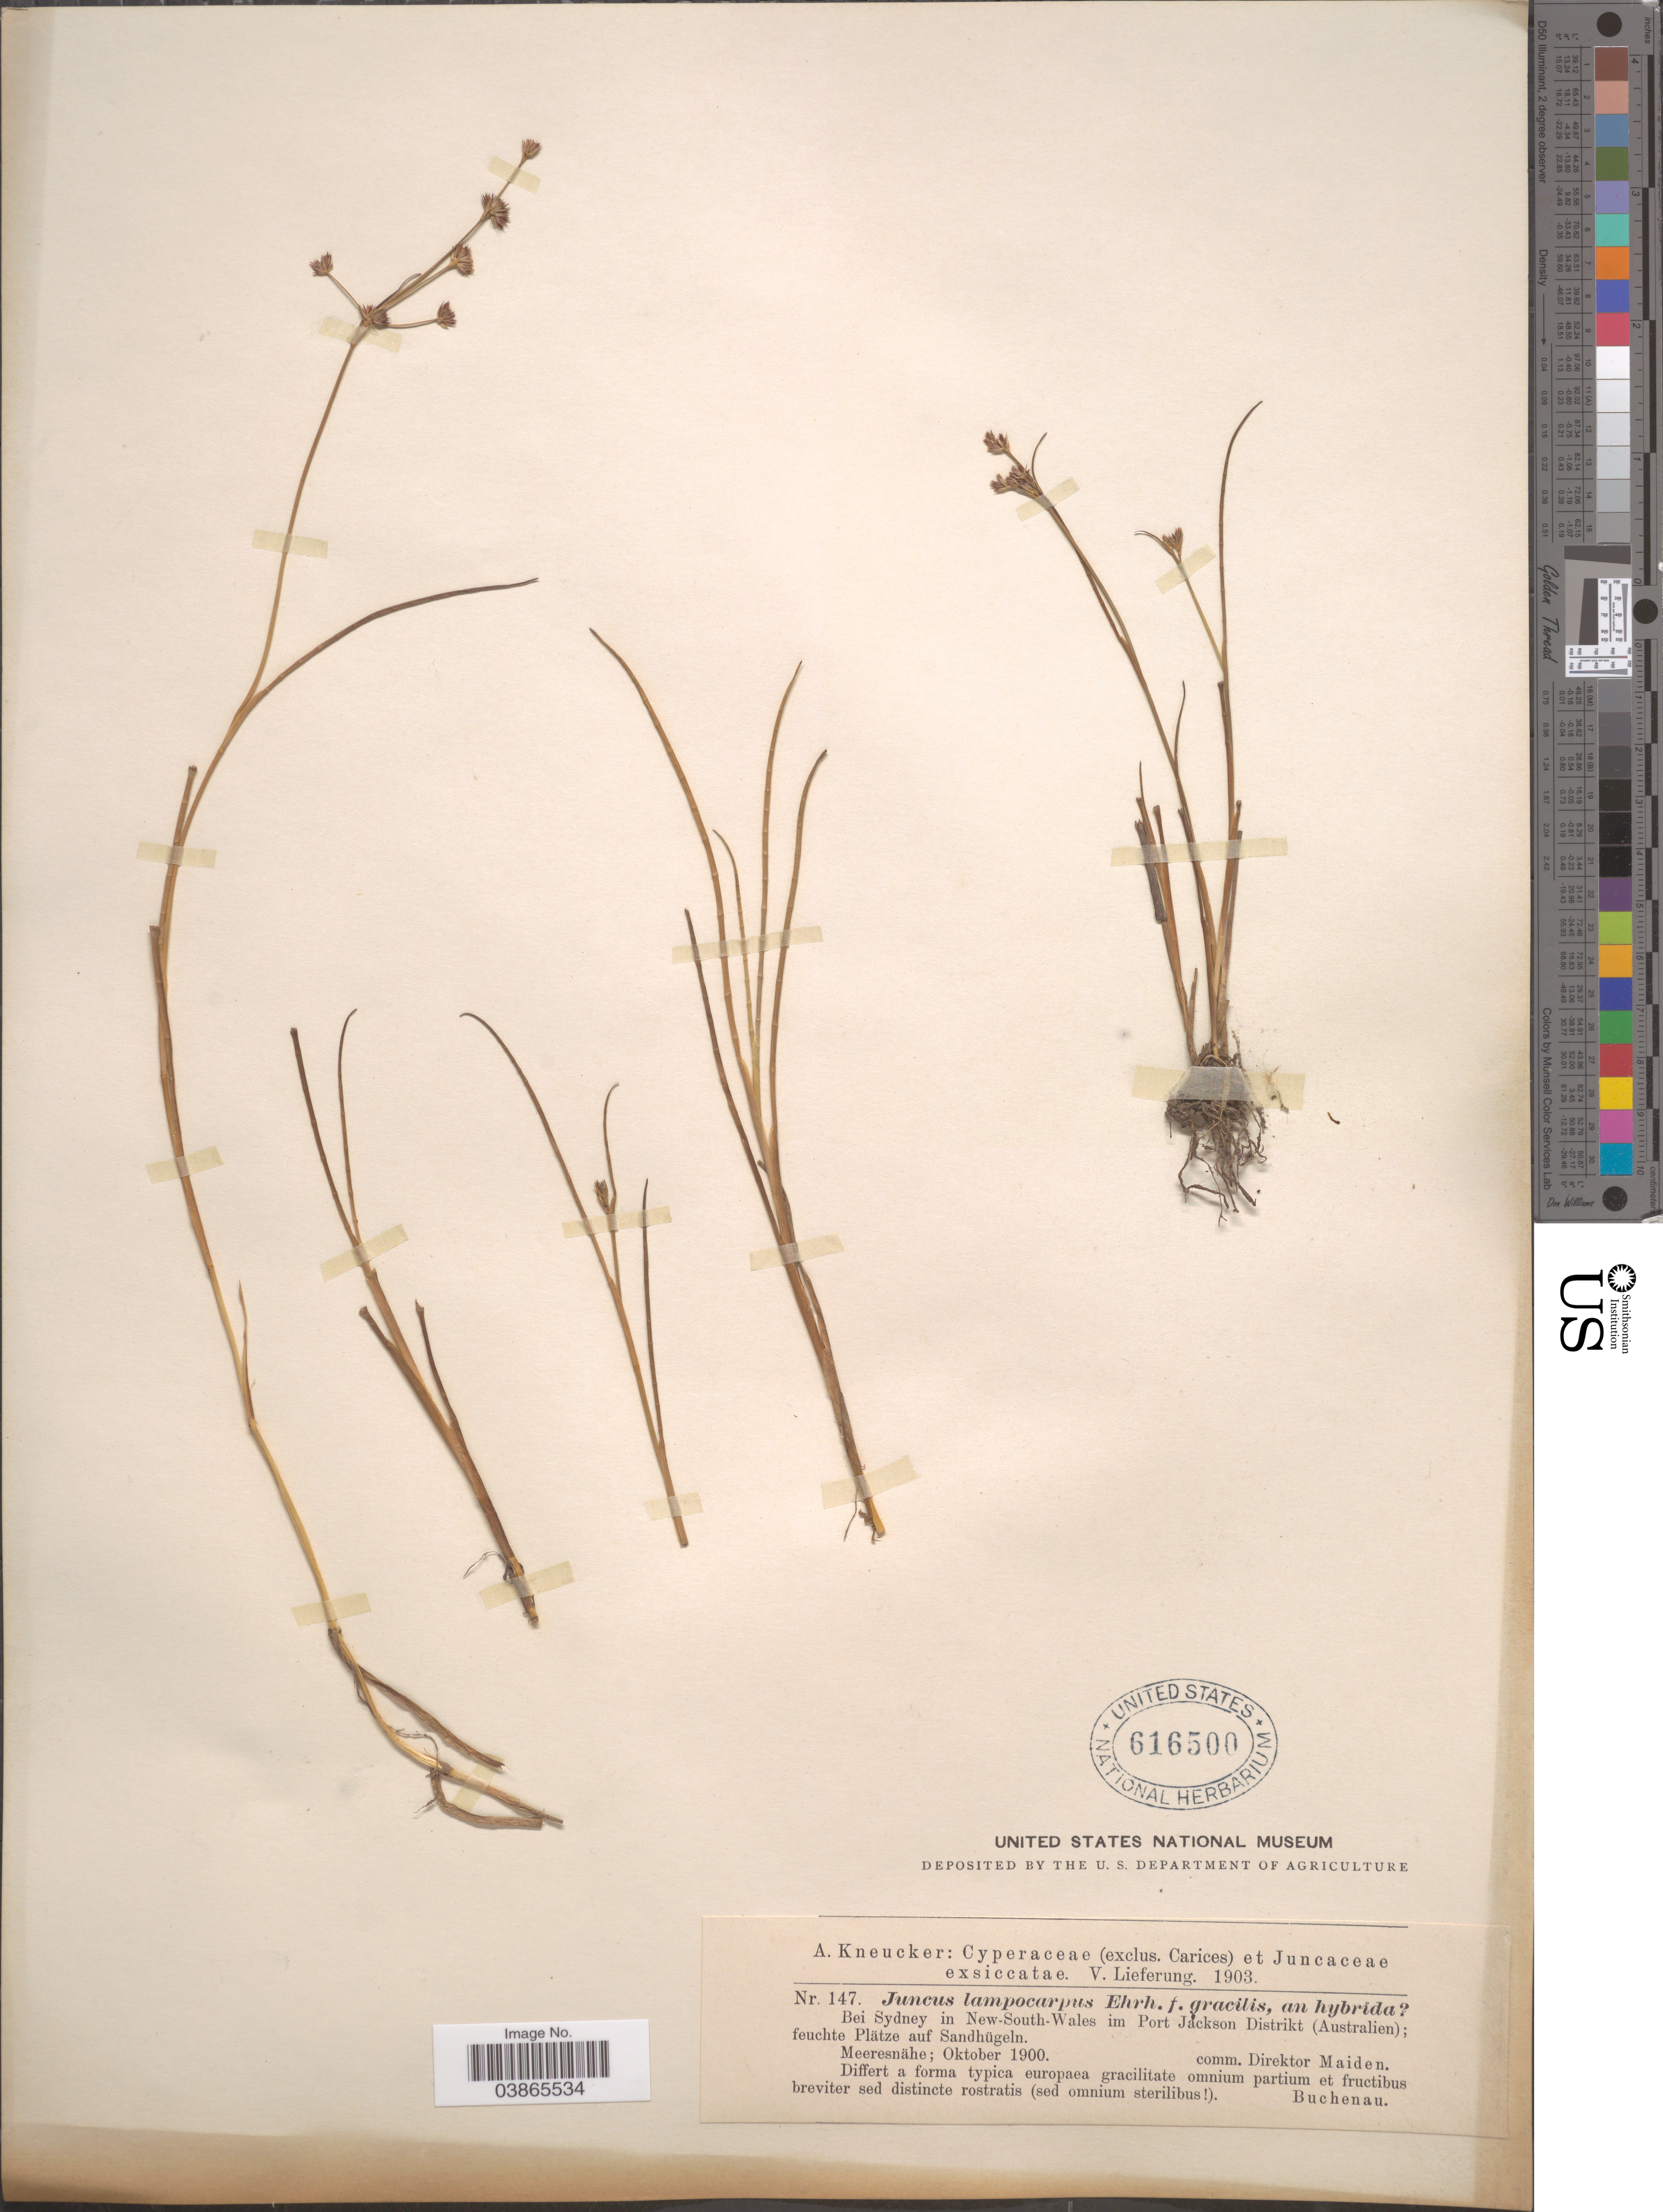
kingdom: Plantae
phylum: Tracheophyta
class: Liliopsida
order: Poales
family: Juncaceae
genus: Juncus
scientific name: Juncus lampocarpus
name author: Ehrh.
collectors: Buchenau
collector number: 147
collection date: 1900-10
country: Australia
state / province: New South Wales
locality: Bei Sydney in New-South-Wales im Port Jackson District (Australian); feuchte Plätze auf Sandhügeln.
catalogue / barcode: US 616500